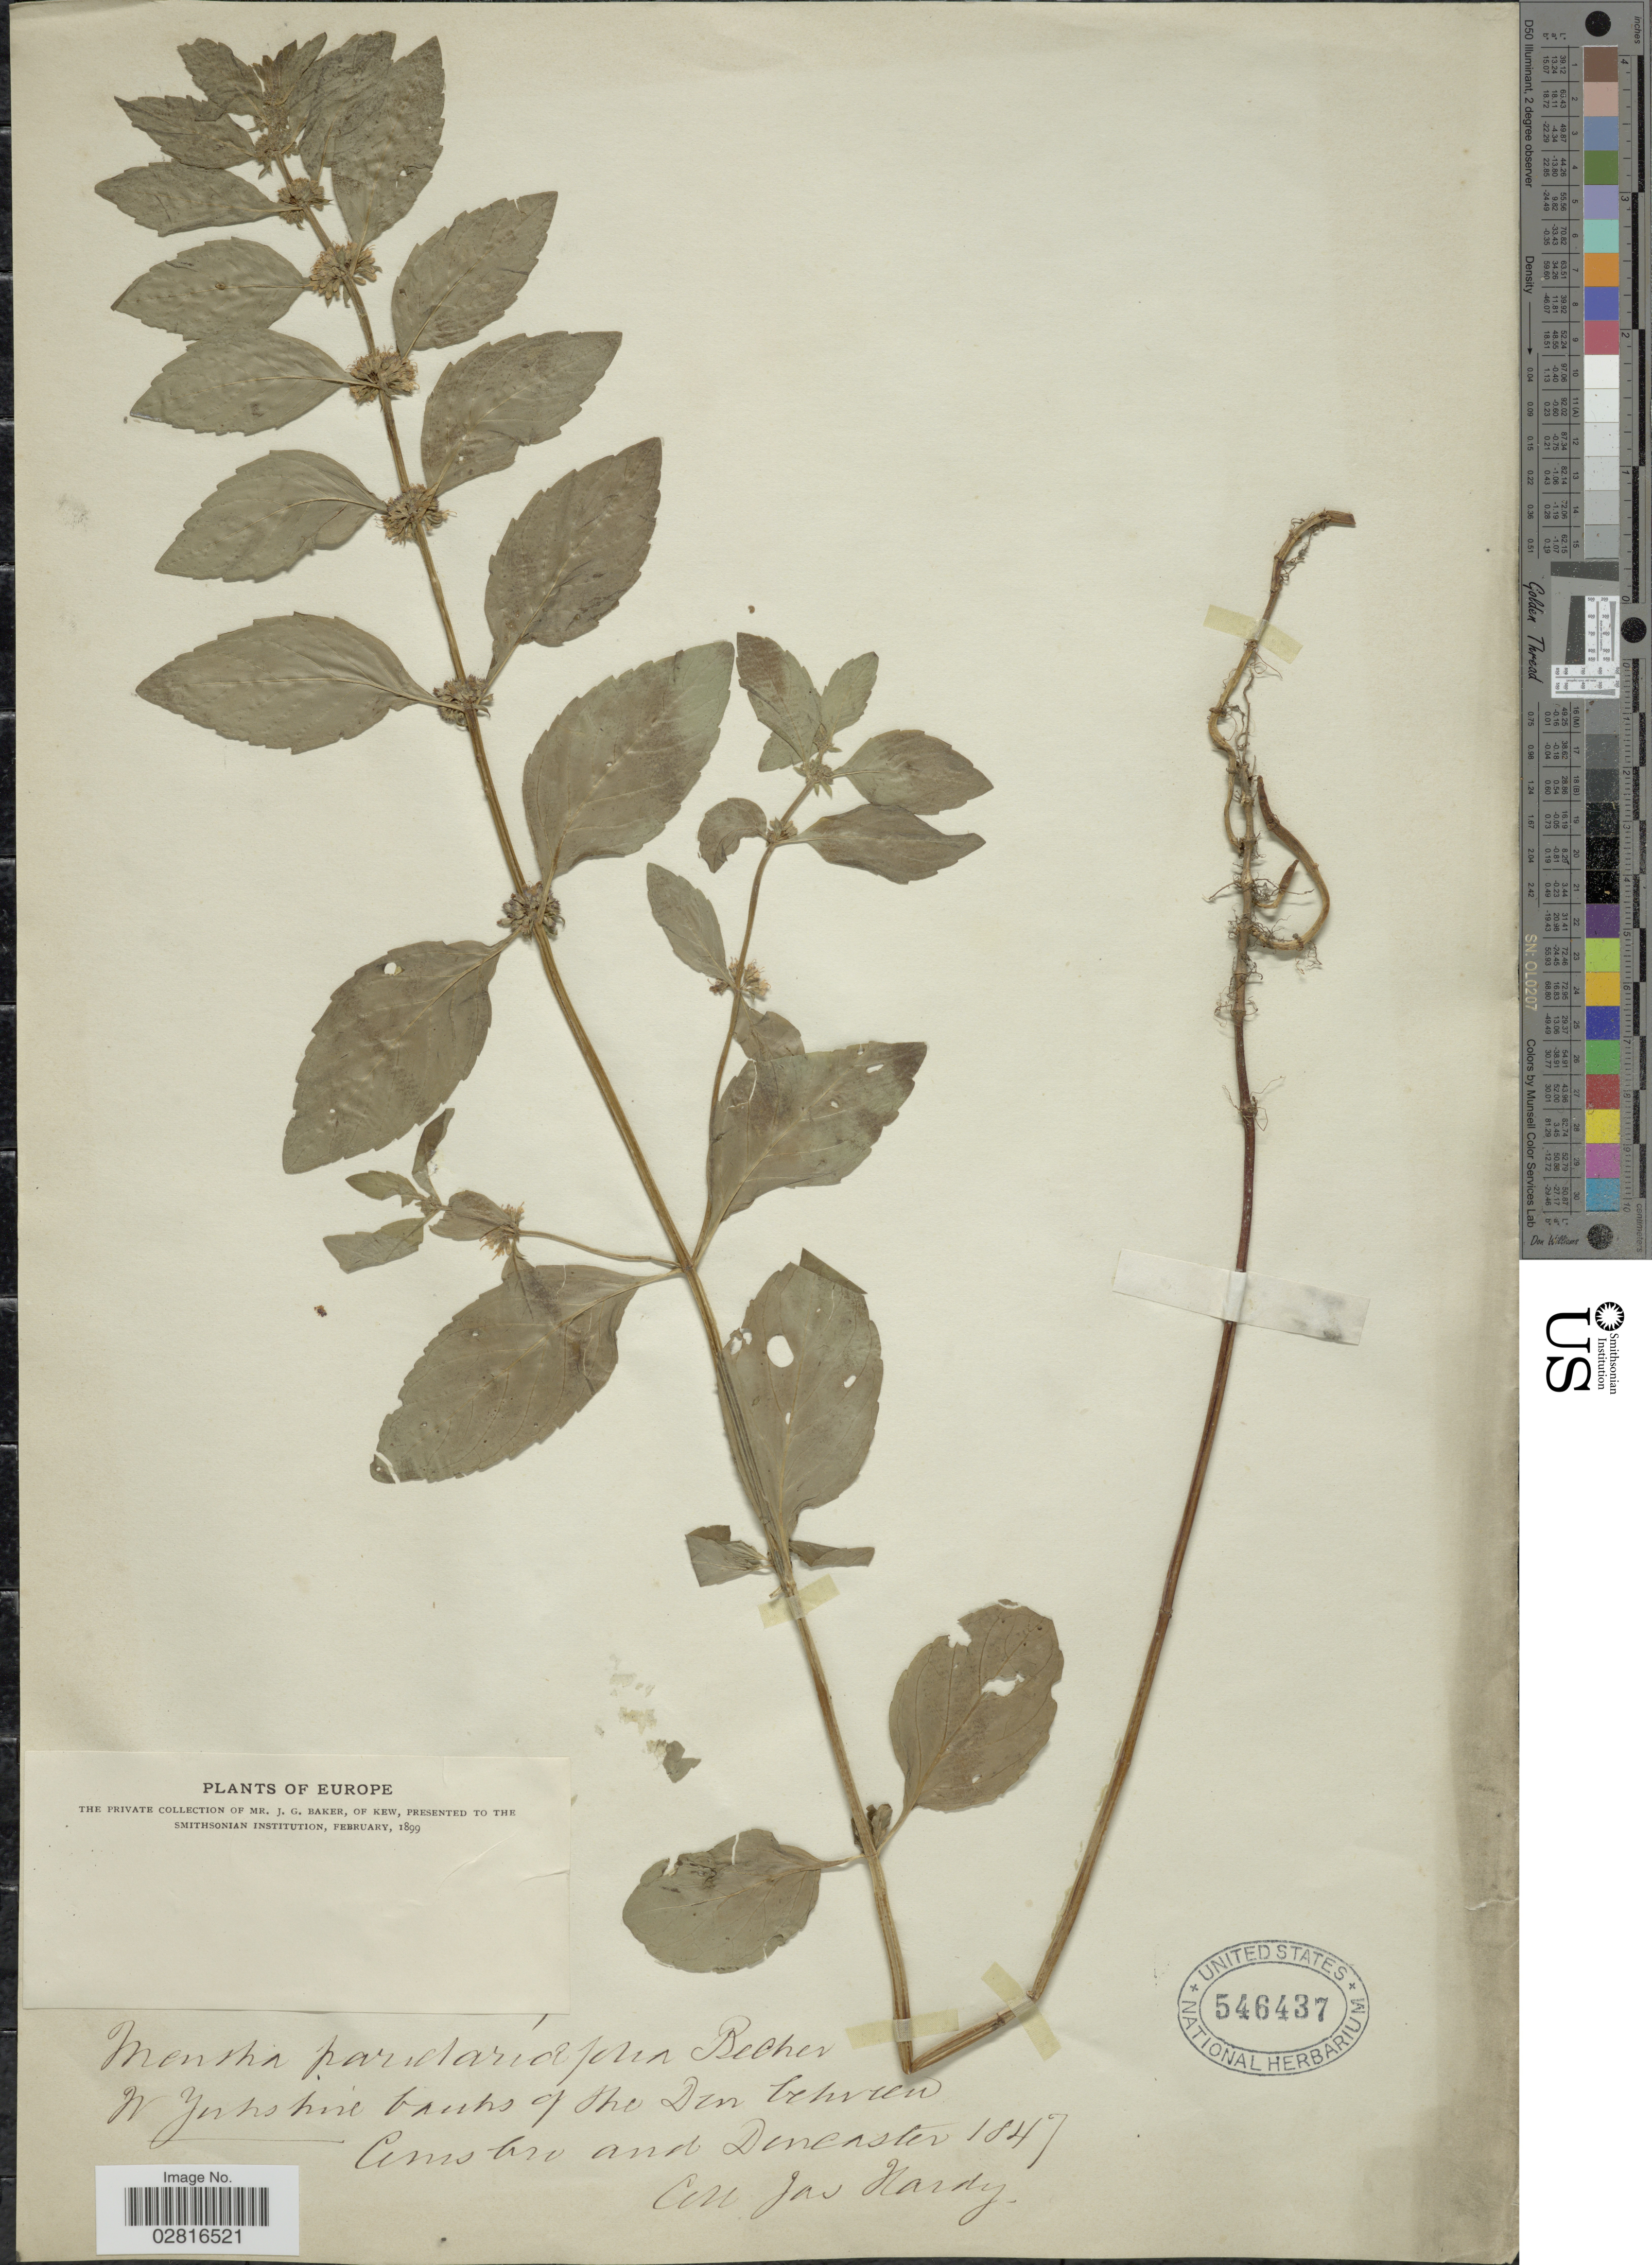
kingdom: Plantae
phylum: Tracheophyta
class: Magnoliopsida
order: Lamiales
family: Lamiaceae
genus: Mentha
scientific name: Mentha parietariifolia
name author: (Becker) Boreau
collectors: J. Hardy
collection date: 1847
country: United Kingdom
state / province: England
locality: W. Yorkshire, banks of the Don between Conisbrough and Doncaster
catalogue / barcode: US 546437